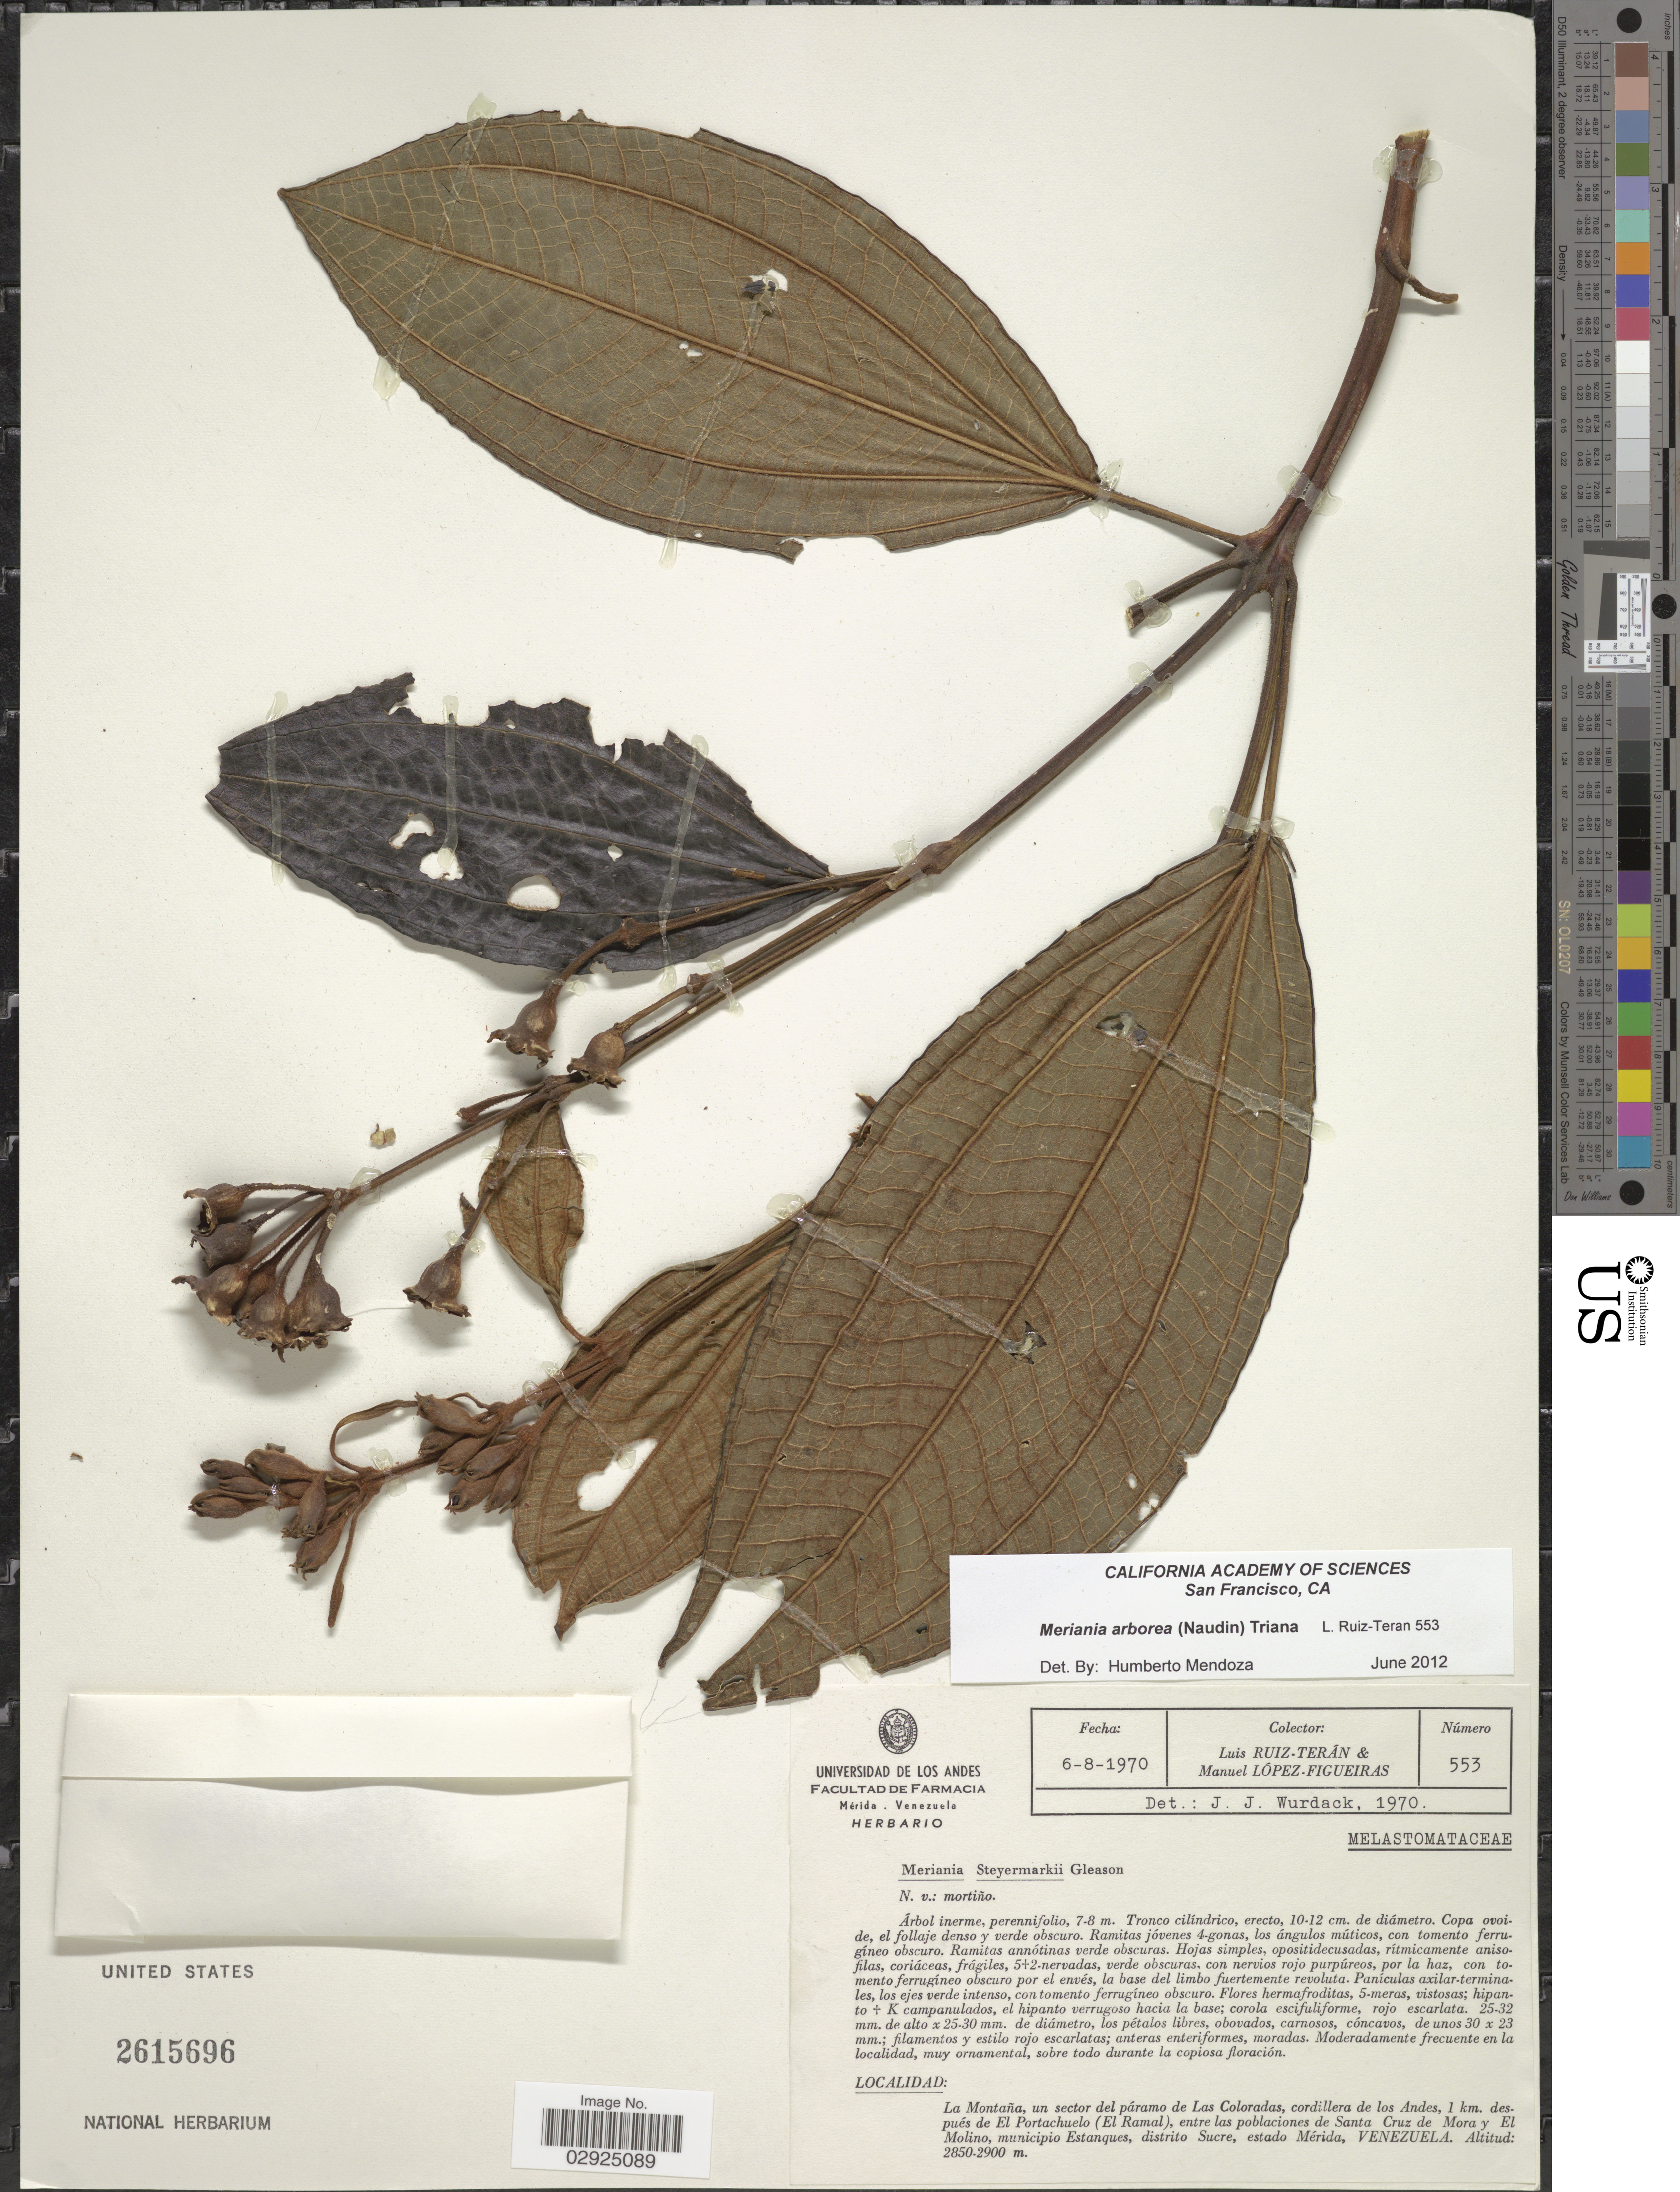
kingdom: Plantae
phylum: Tracheophyta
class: Magnoliopsida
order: Myrtales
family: Melastomataceae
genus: Meriania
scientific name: Meriania arborea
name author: (Naudin) Triana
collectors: L. E. Ruíz-Terán & M. López Figueiras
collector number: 553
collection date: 1970-08-06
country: Venezuela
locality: La Montaña, un sector del páramo de Las Coloradas, cordillera de los Andes, 1 km. después de El Portachuelo (El Ramal), entre las poblaciones de Santa Cruz de Mora y El Molino, municipio Estanques, distrito Sucre, esatdo Mérida.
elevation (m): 2850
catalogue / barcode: US 2615696